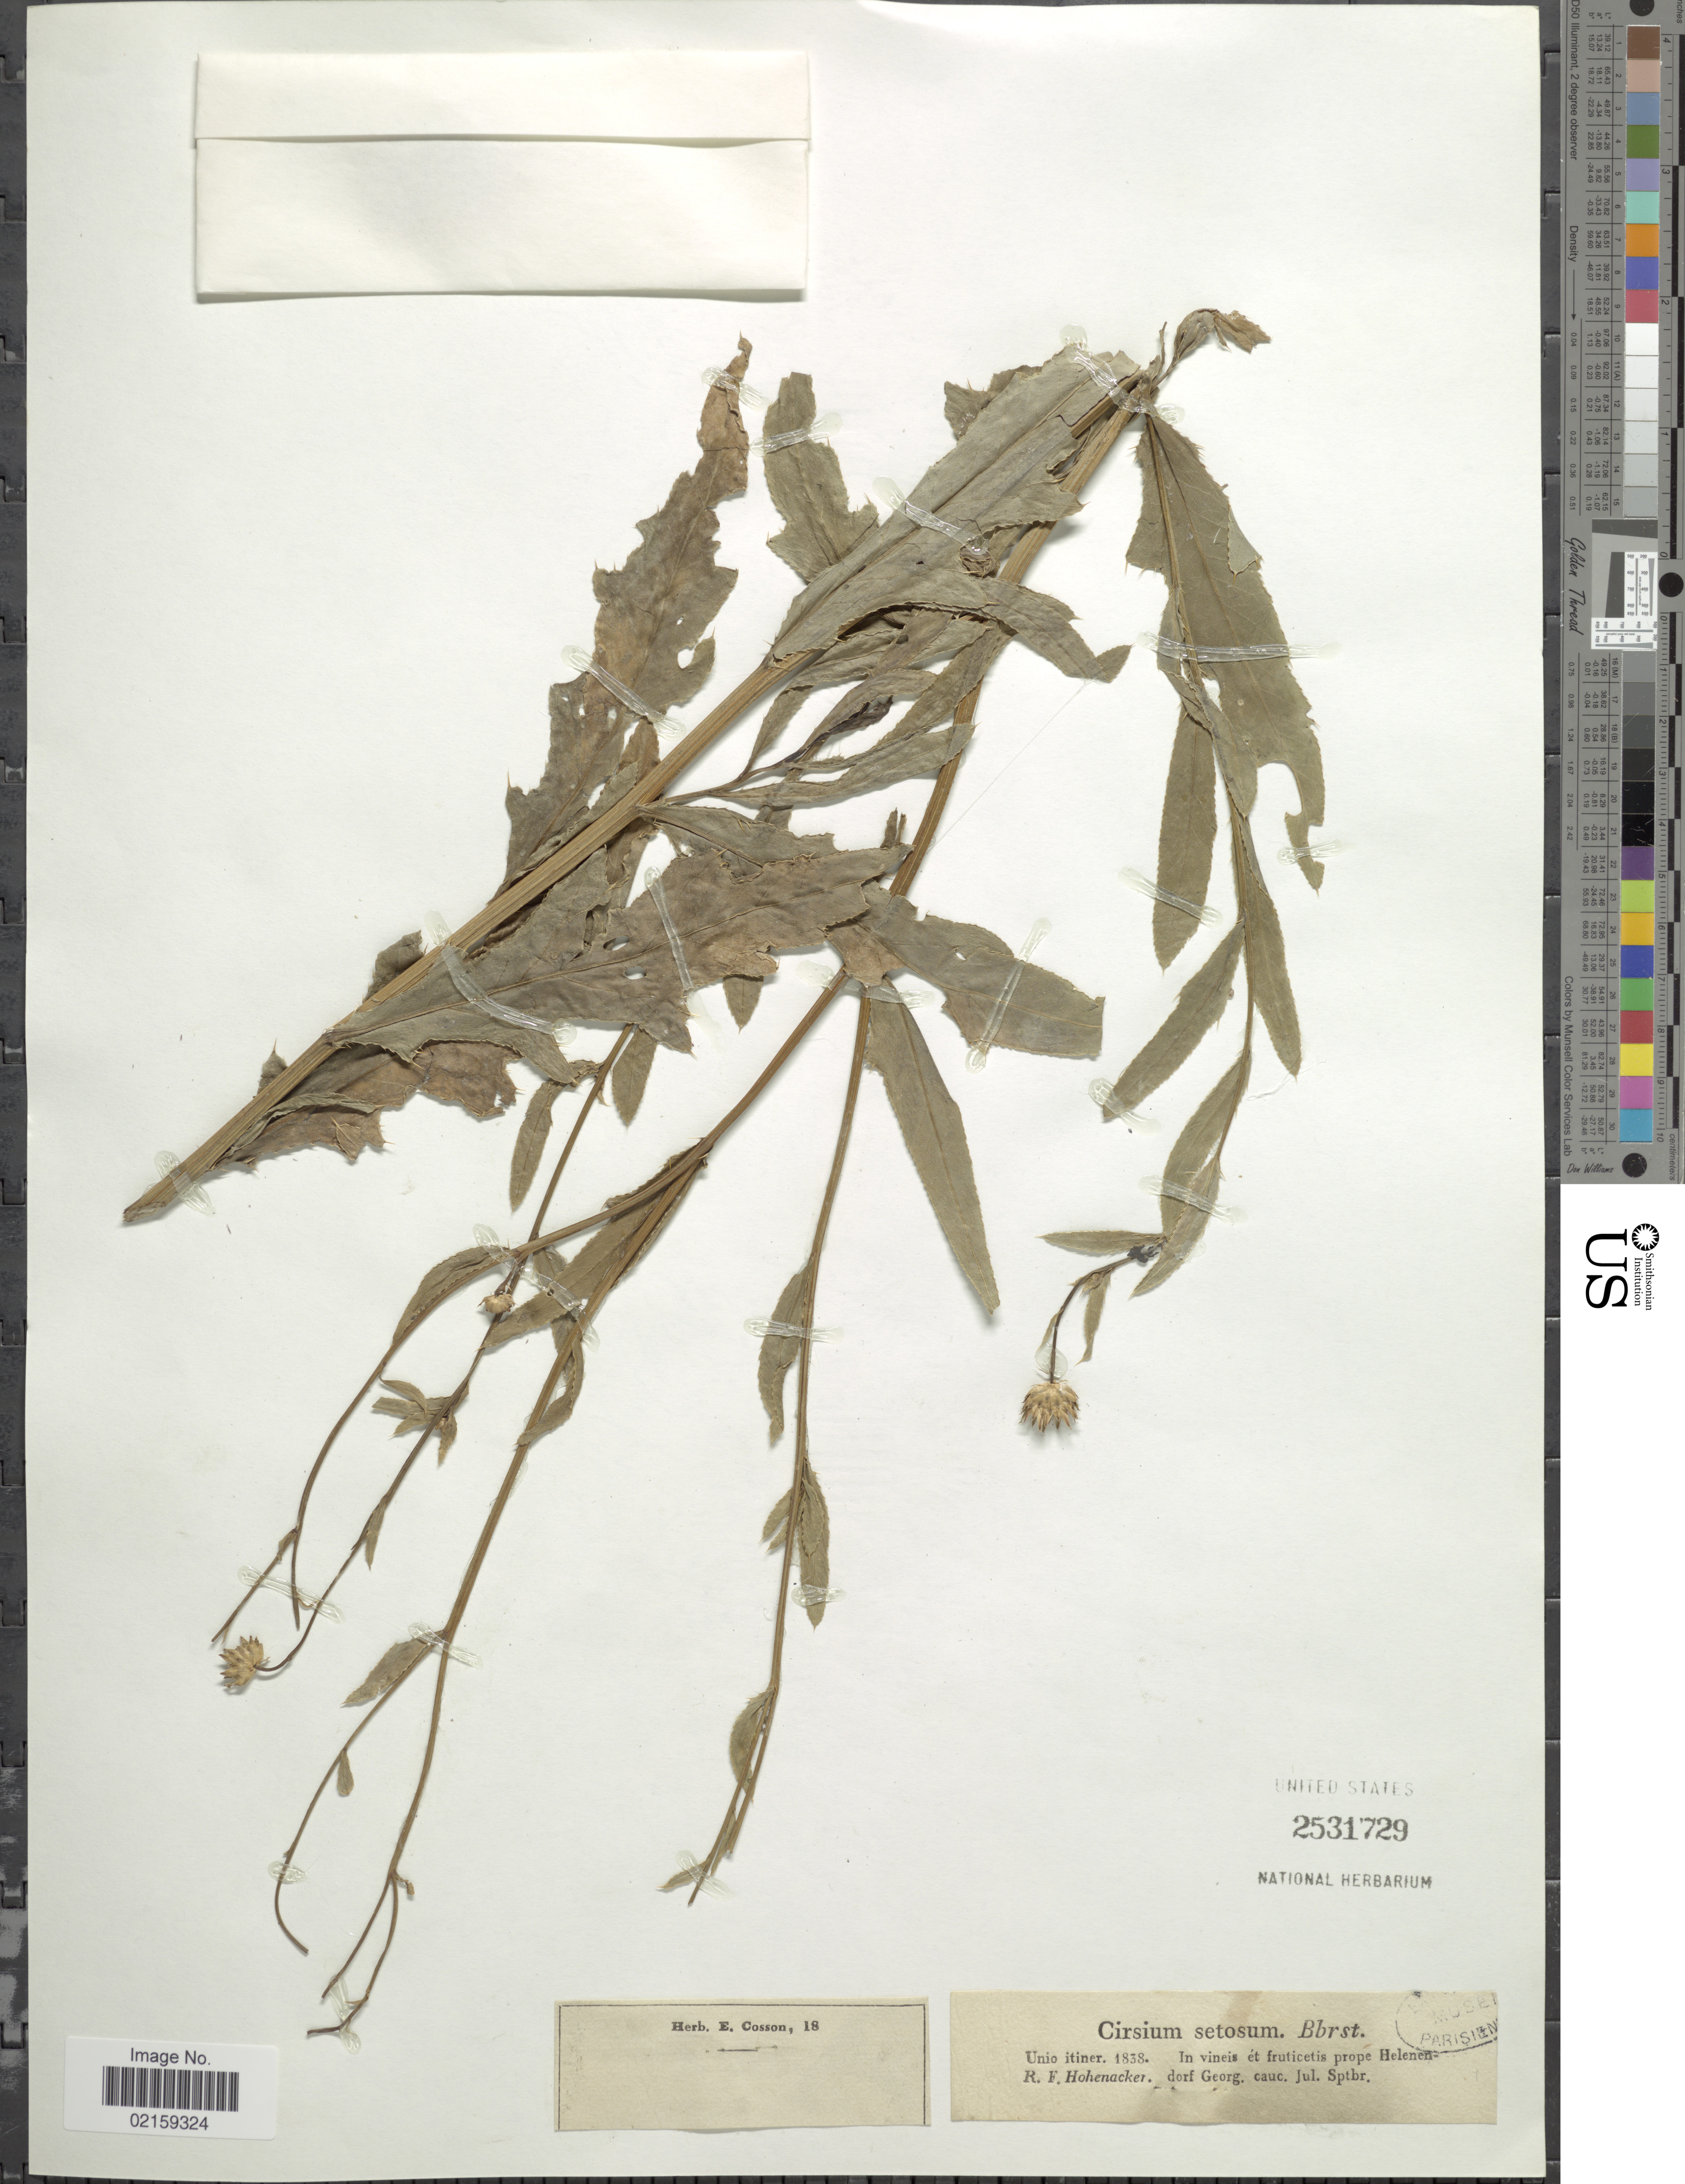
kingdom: Plantae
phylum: Tracheophyta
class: Magnoliopsida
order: Asterales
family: Asteraceae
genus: Cirsium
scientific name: Cirsium arvense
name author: (L.) Scop.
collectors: R. F. Hohenacker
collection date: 1838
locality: In vineis et fruticetis prope Helenen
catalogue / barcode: US 2531729